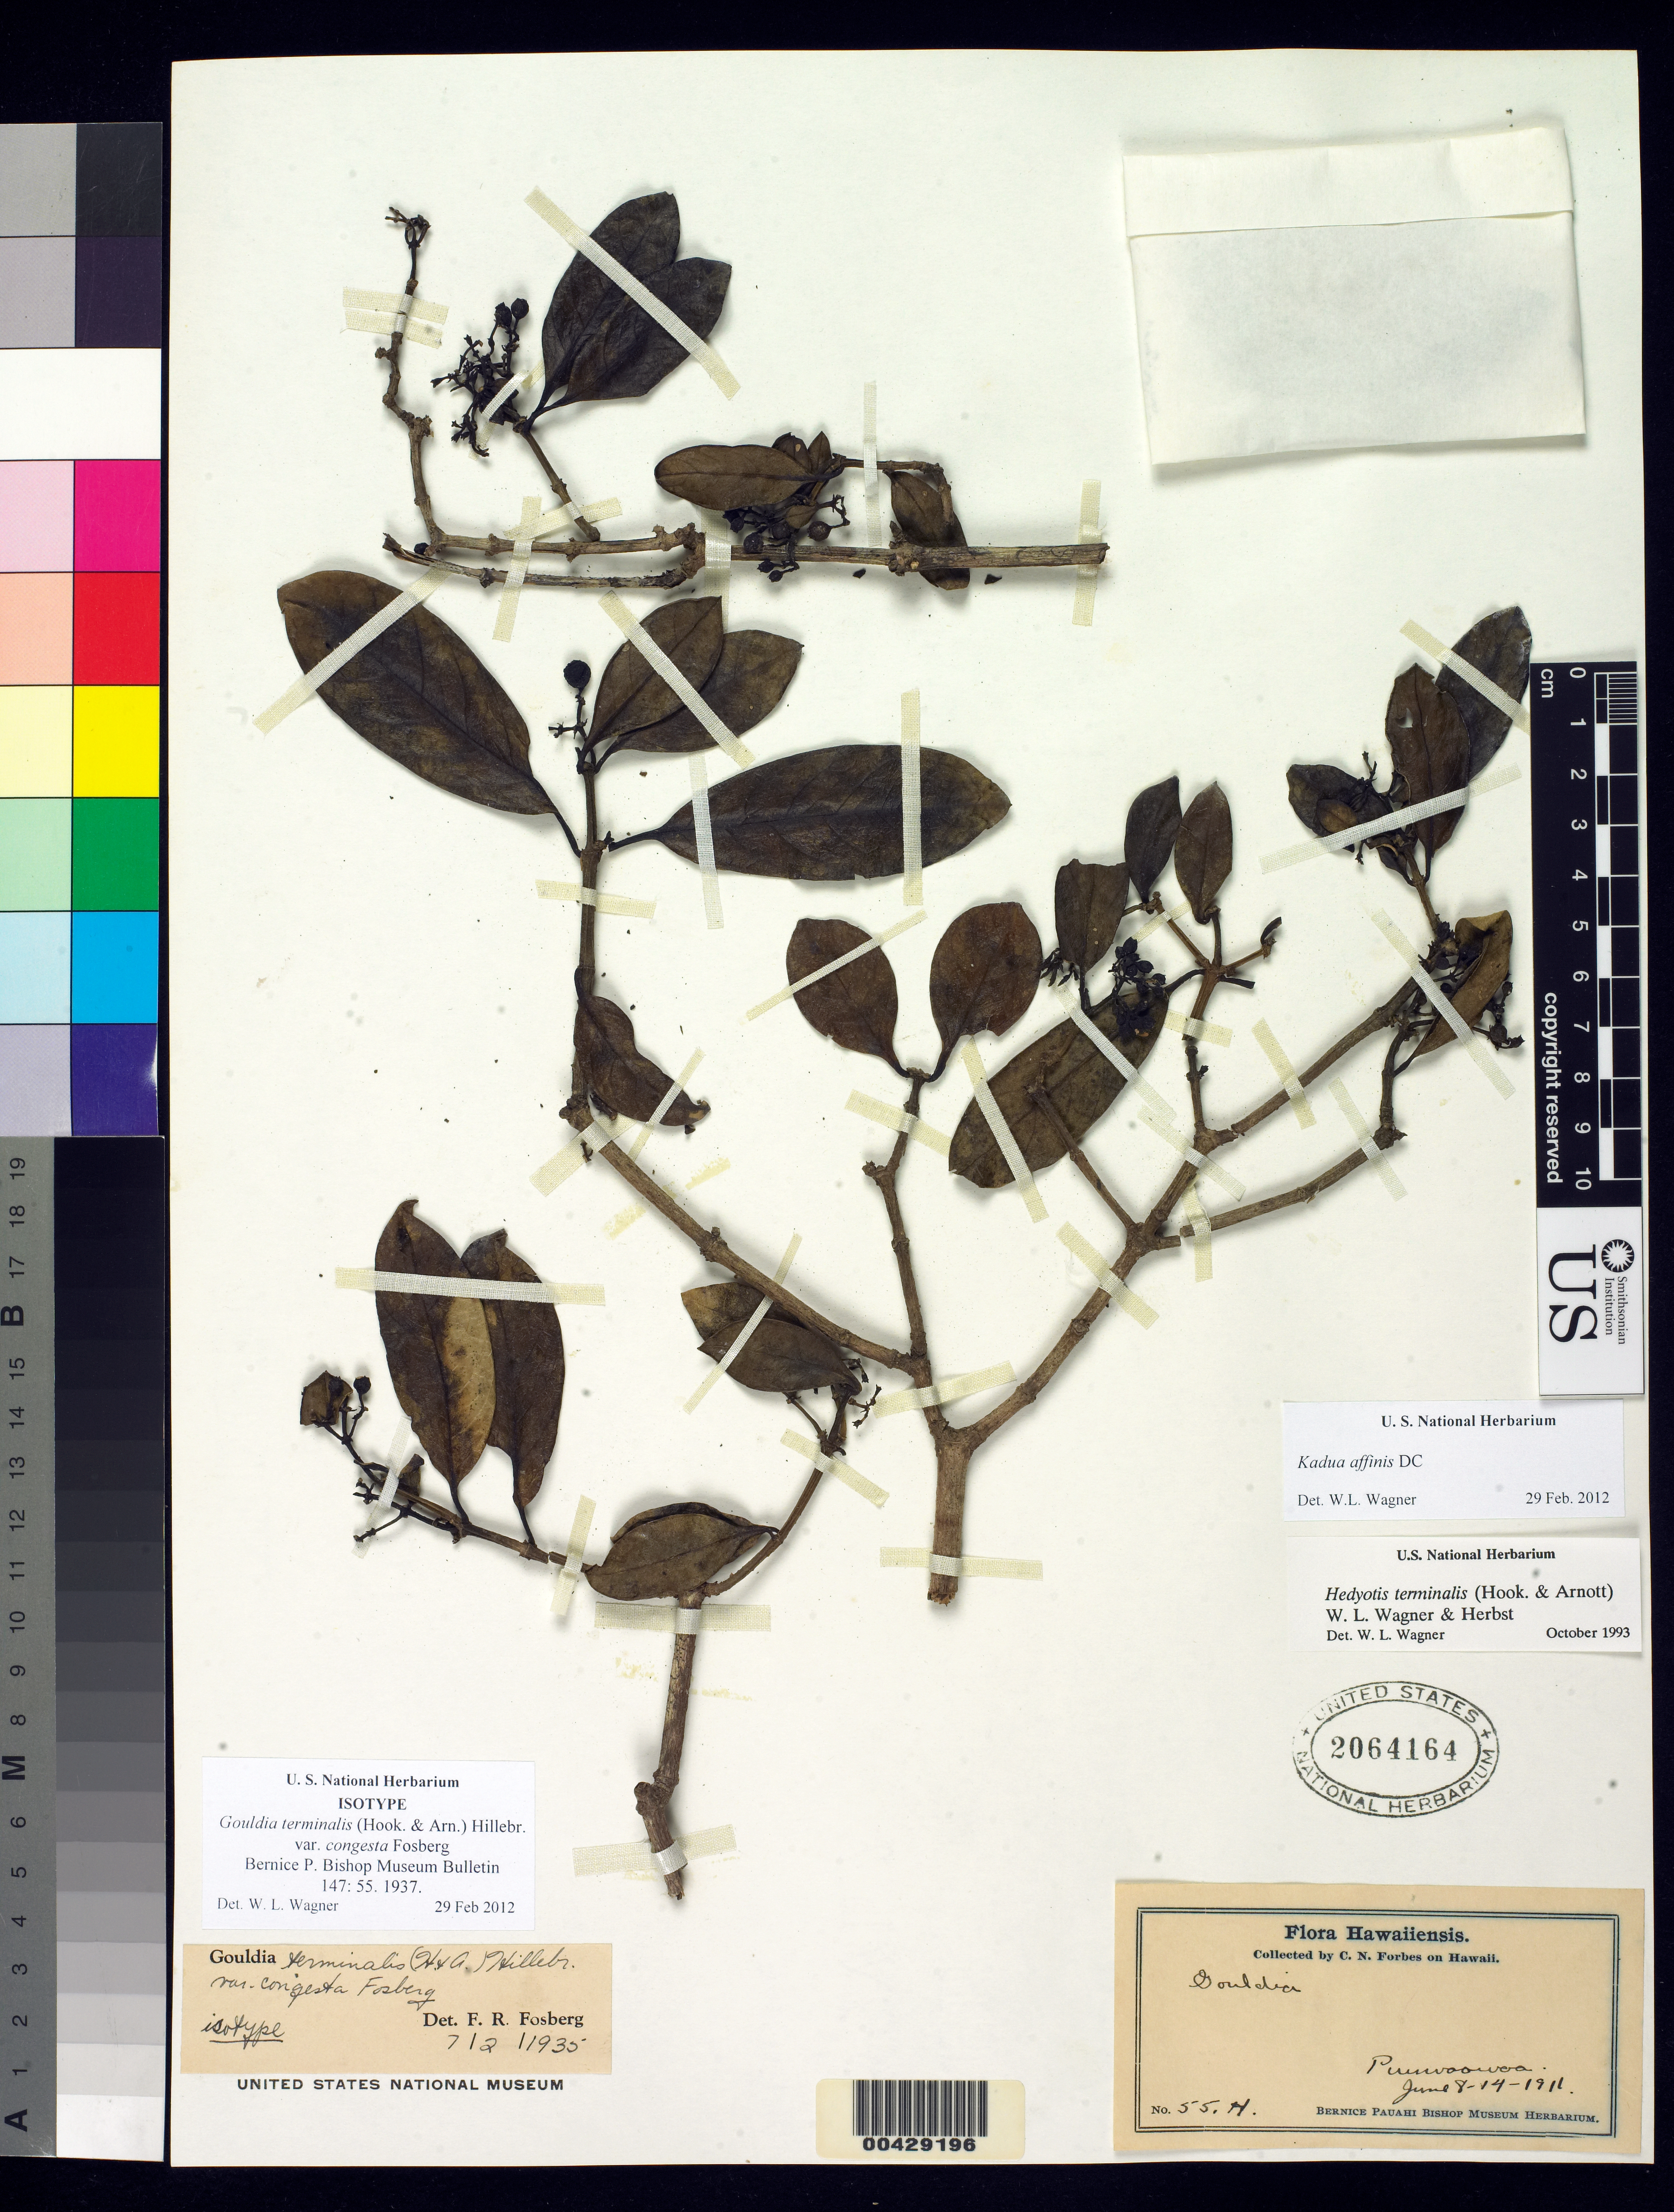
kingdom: Plantae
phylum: Tracheophyta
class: Magnoliopsida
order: Gentianales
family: Rubiaceae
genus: Gouldia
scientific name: Gouldia terminalis var. congesta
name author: Fosberg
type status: Isotype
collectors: C. N. Forbes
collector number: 55.H.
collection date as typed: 8 Jun 1911 to 14 Jun 1911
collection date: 1911-06-08/1911-06-14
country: United States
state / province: Hawaii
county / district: Hawaii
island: Hawaii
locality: Puuwaawaa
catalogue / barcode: US 2064164